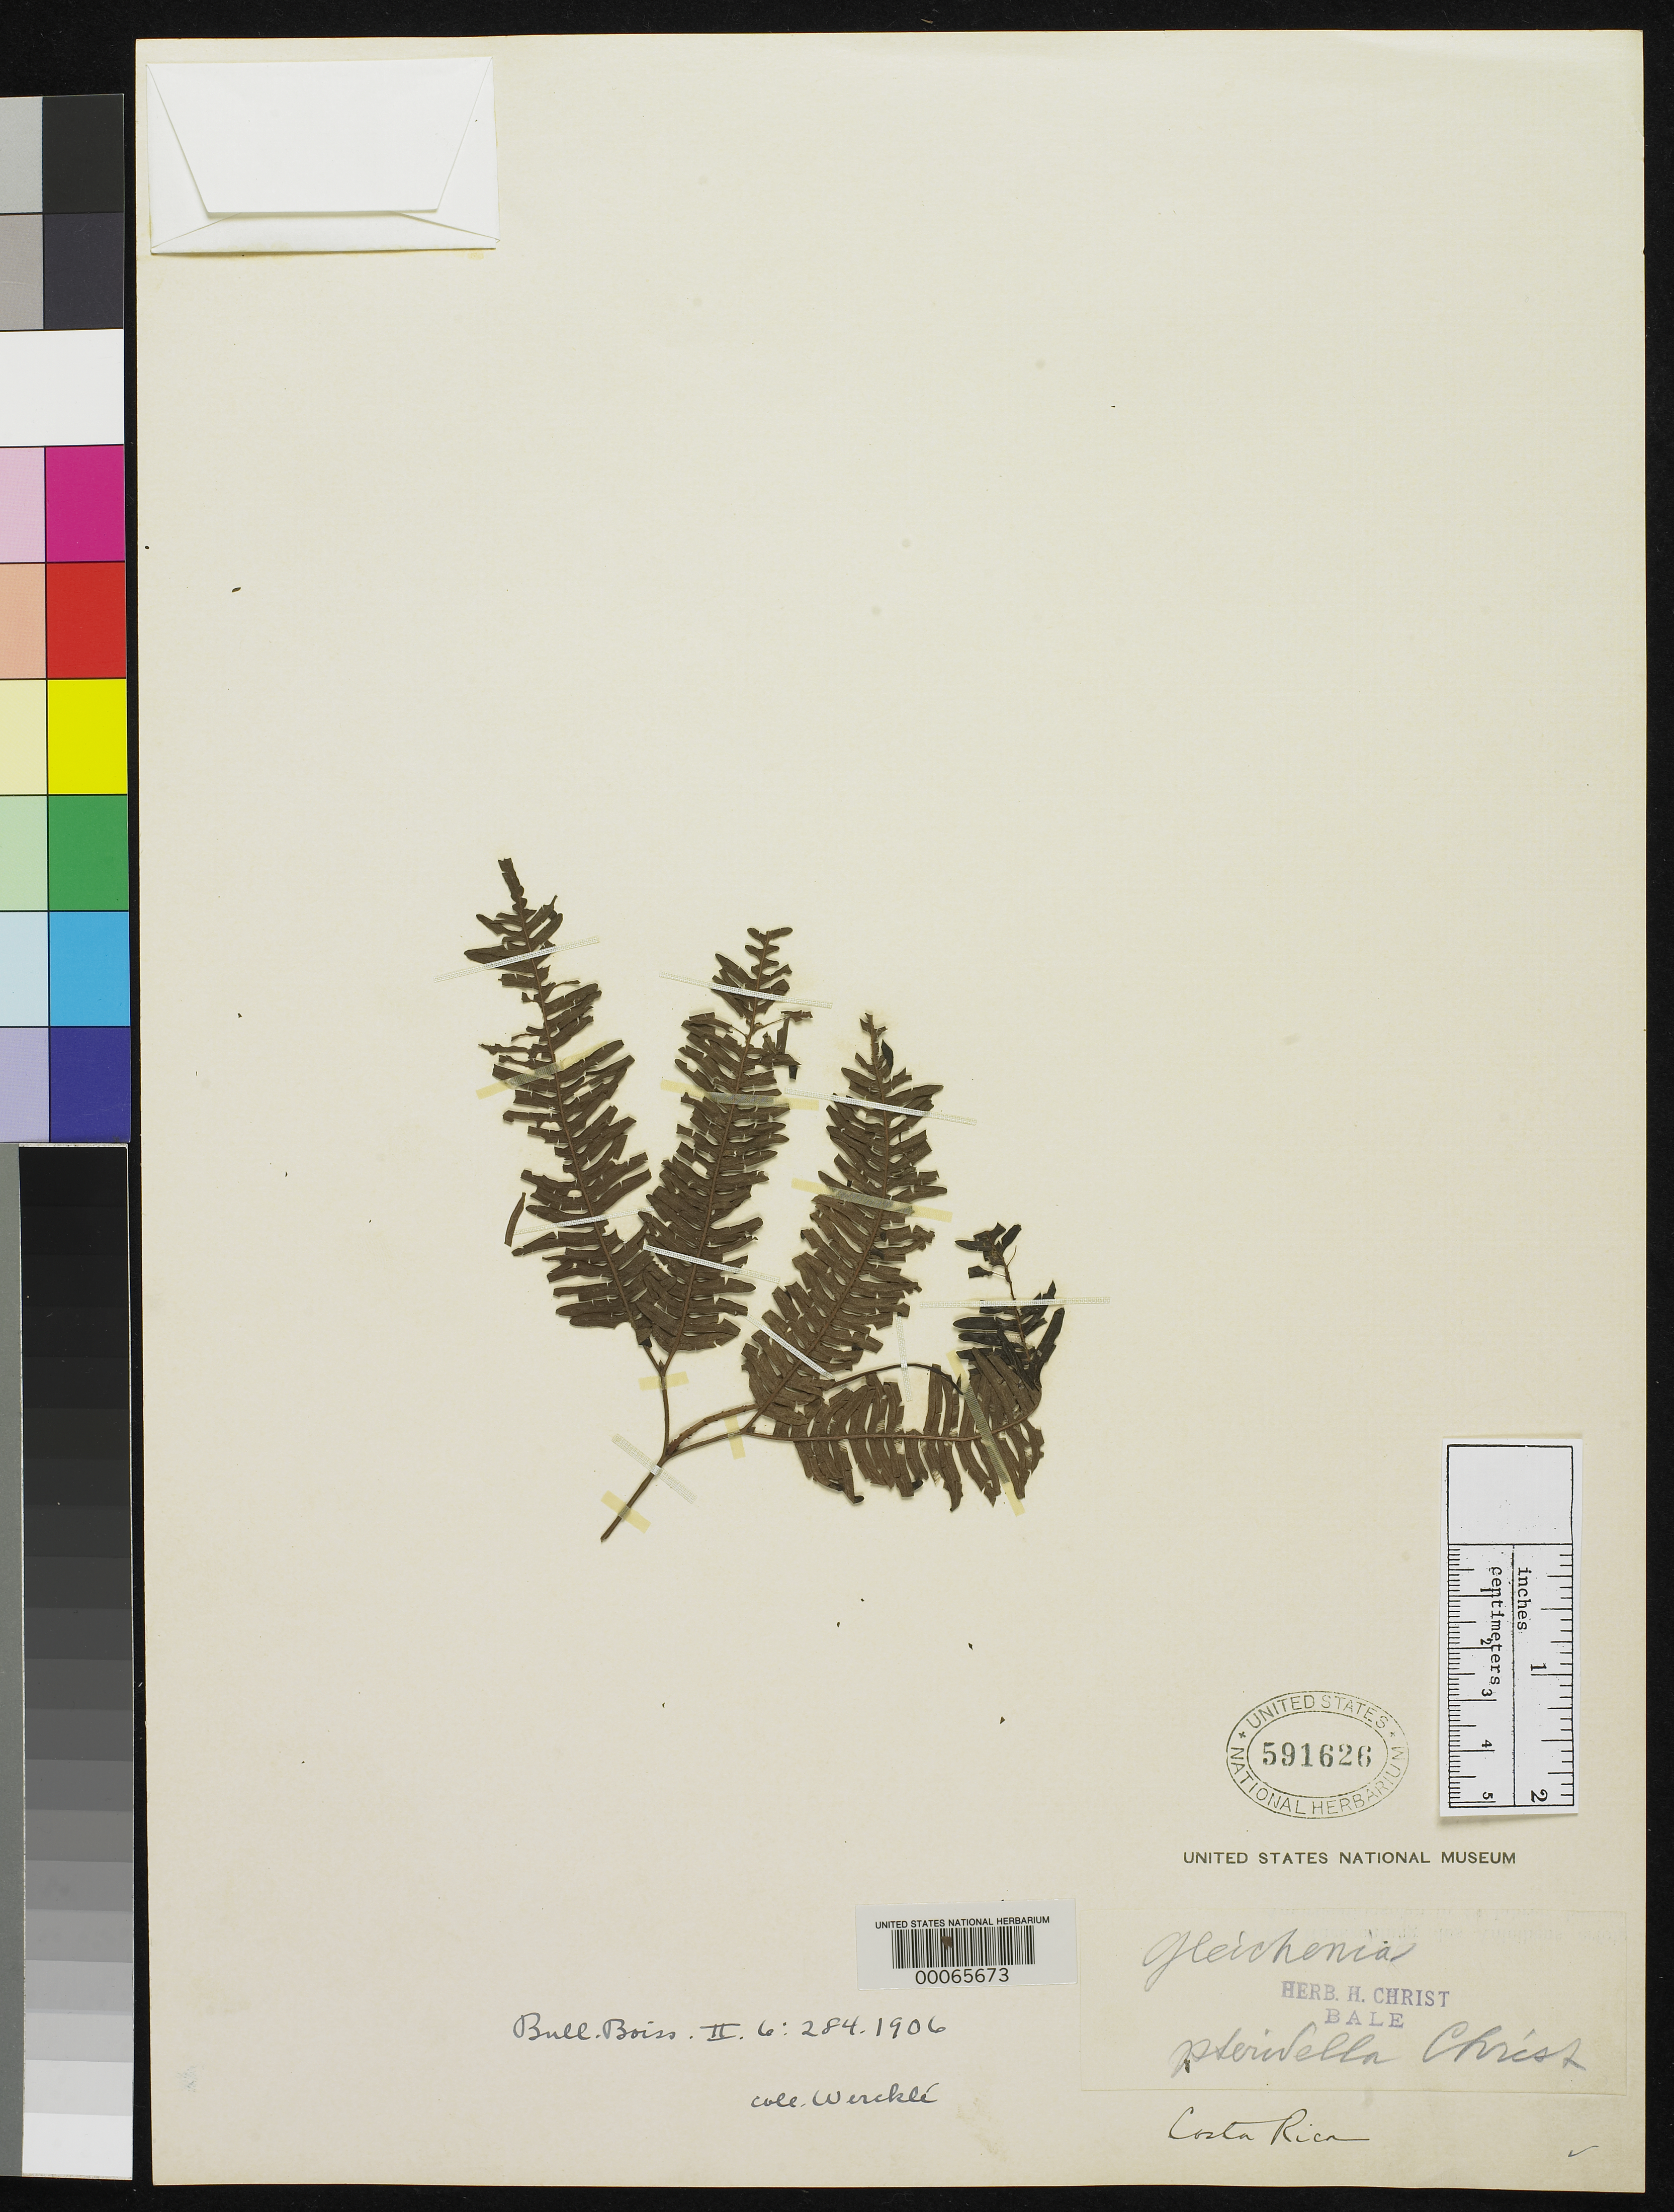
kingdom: Plantae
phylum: Tracheophyta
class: Polypodiopsida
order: Gleicheniales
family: Gleicheniaceae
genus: Gleichenia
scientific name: Gleichenia pteridella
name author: Christ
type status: Type Collection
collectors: C. C Wercklé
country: Costa Rica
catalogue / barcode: US 591626